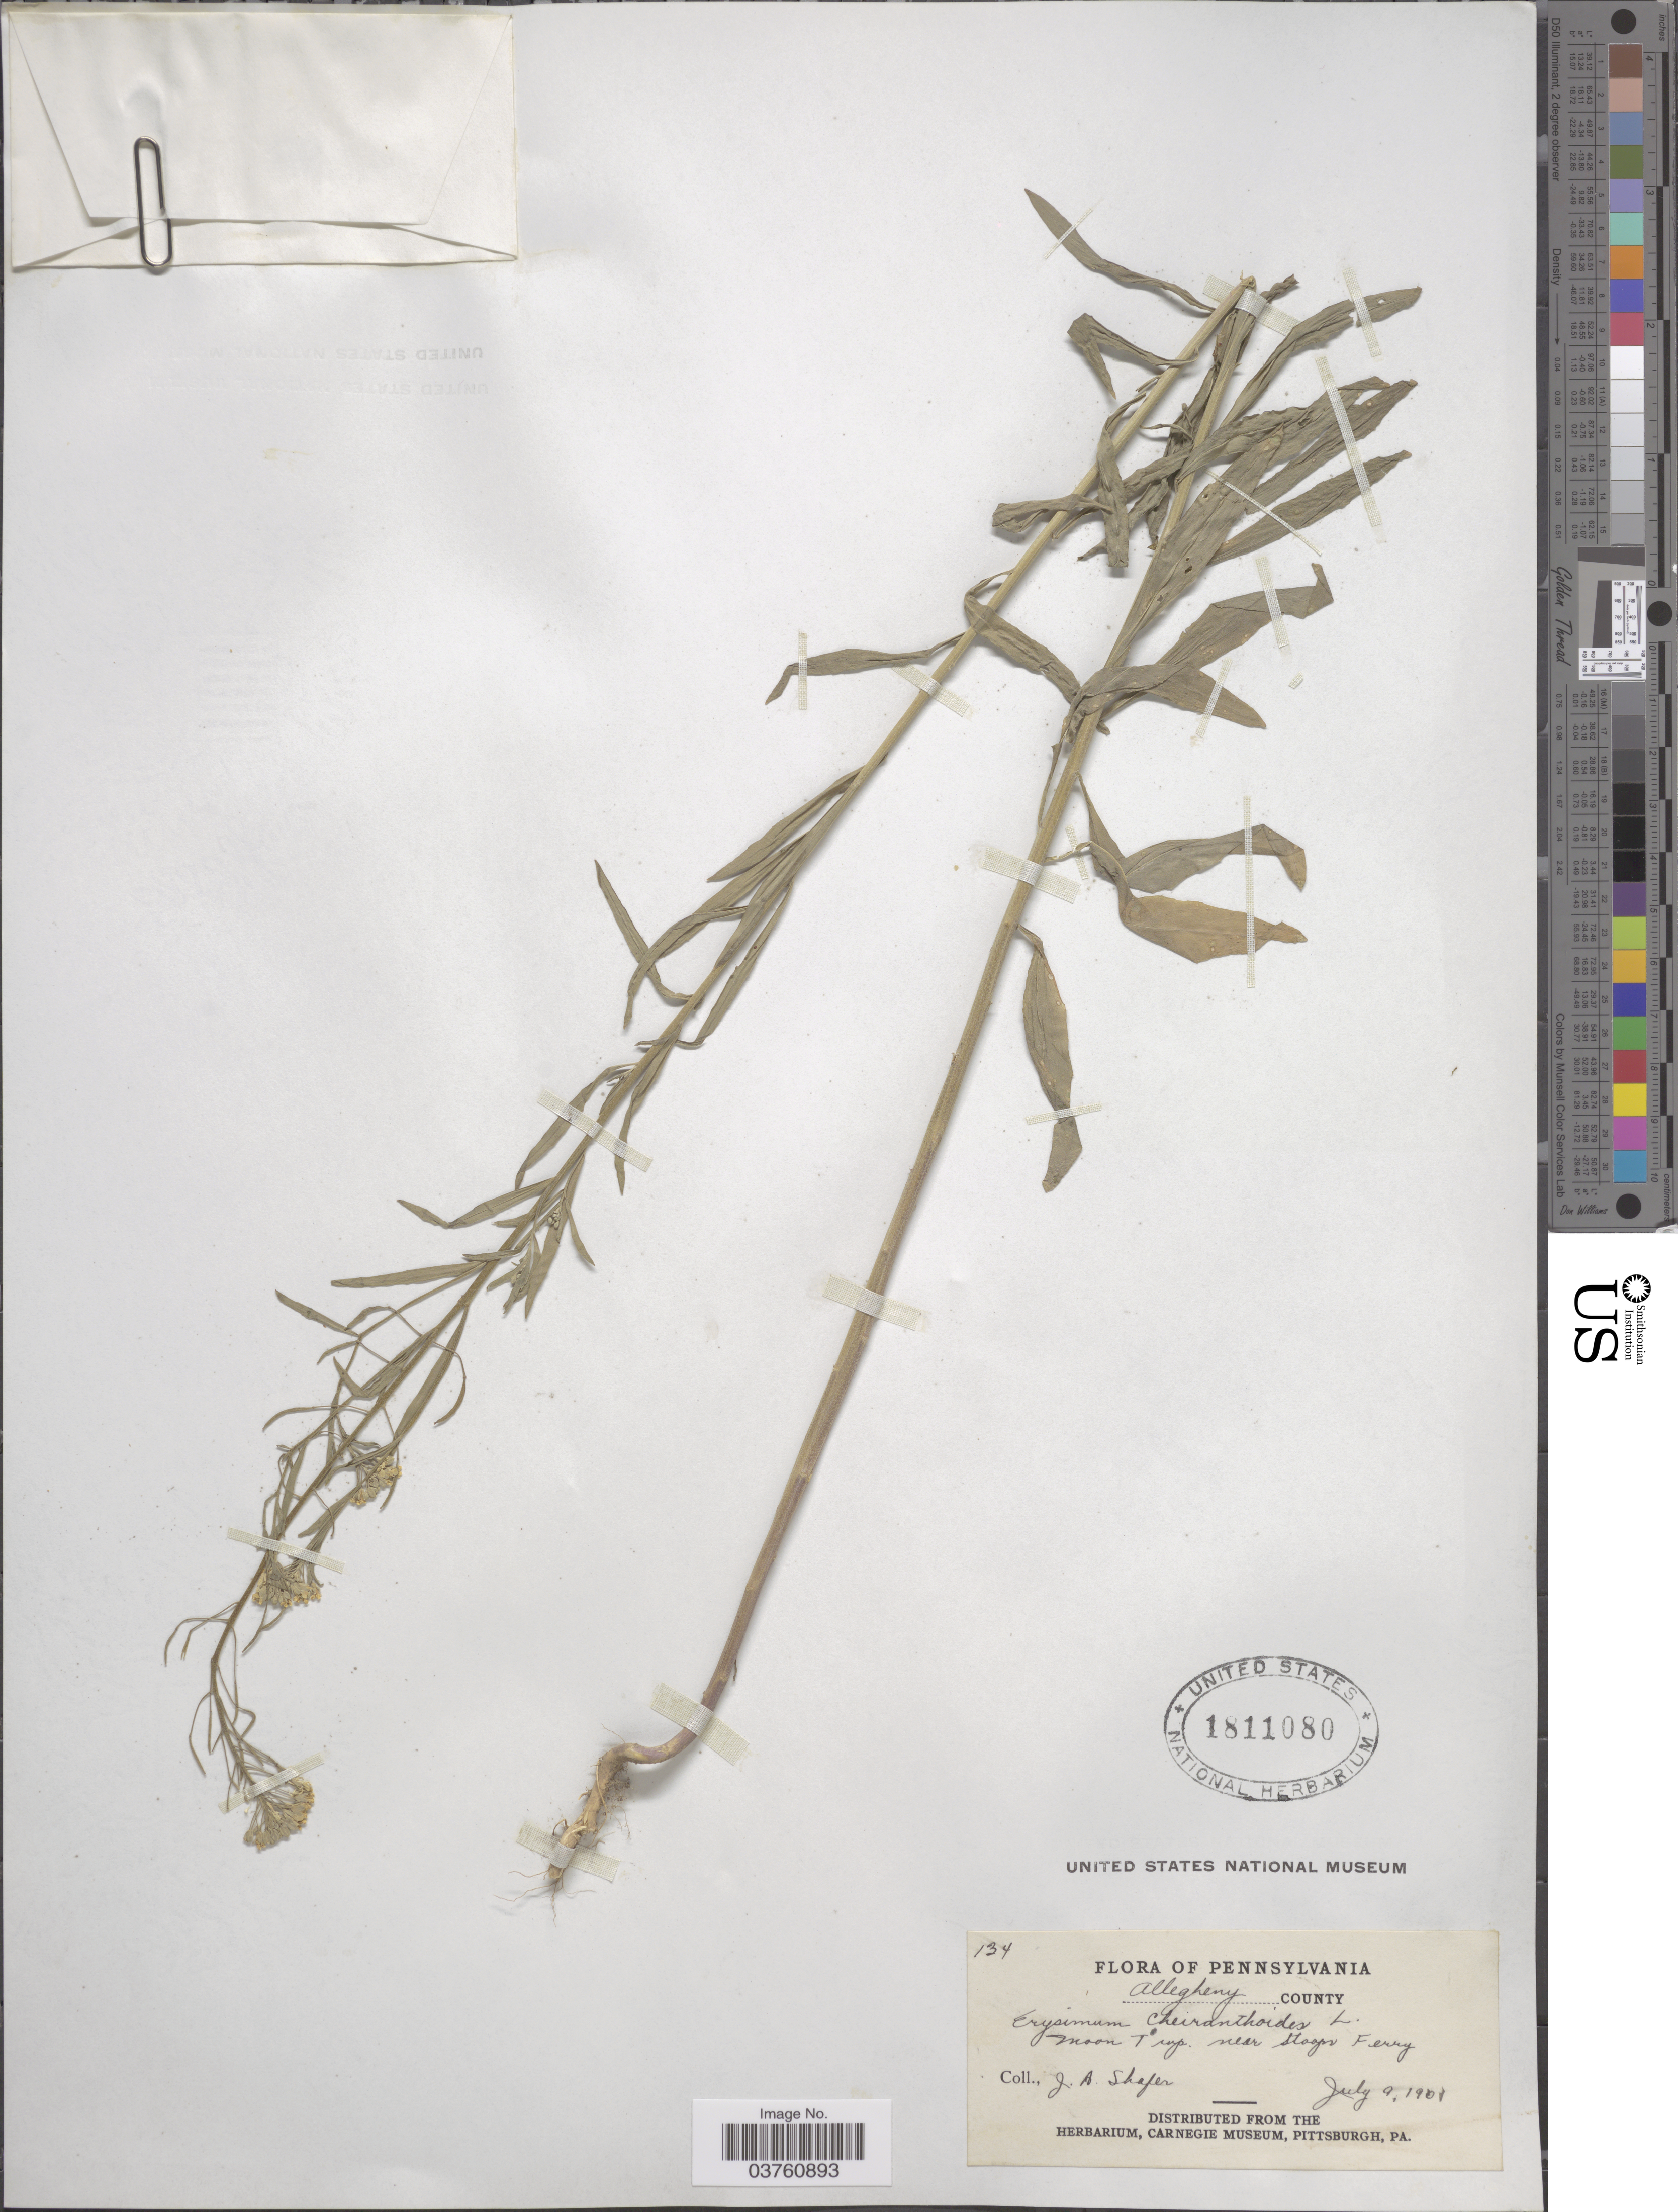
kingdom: Plantae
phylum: Tracheophyta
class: Magnoliopsida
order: Brassicales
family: Brassicaceae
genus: Erysimum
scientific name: Erysimum cheiranthoides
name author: L.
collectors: J. A. Shafer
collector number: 134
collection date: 1908-07-09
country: United States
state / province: Pennsylvania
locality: Allegheny County. Moon Twp. near Stoops Ferry.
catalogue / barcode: US 1811080